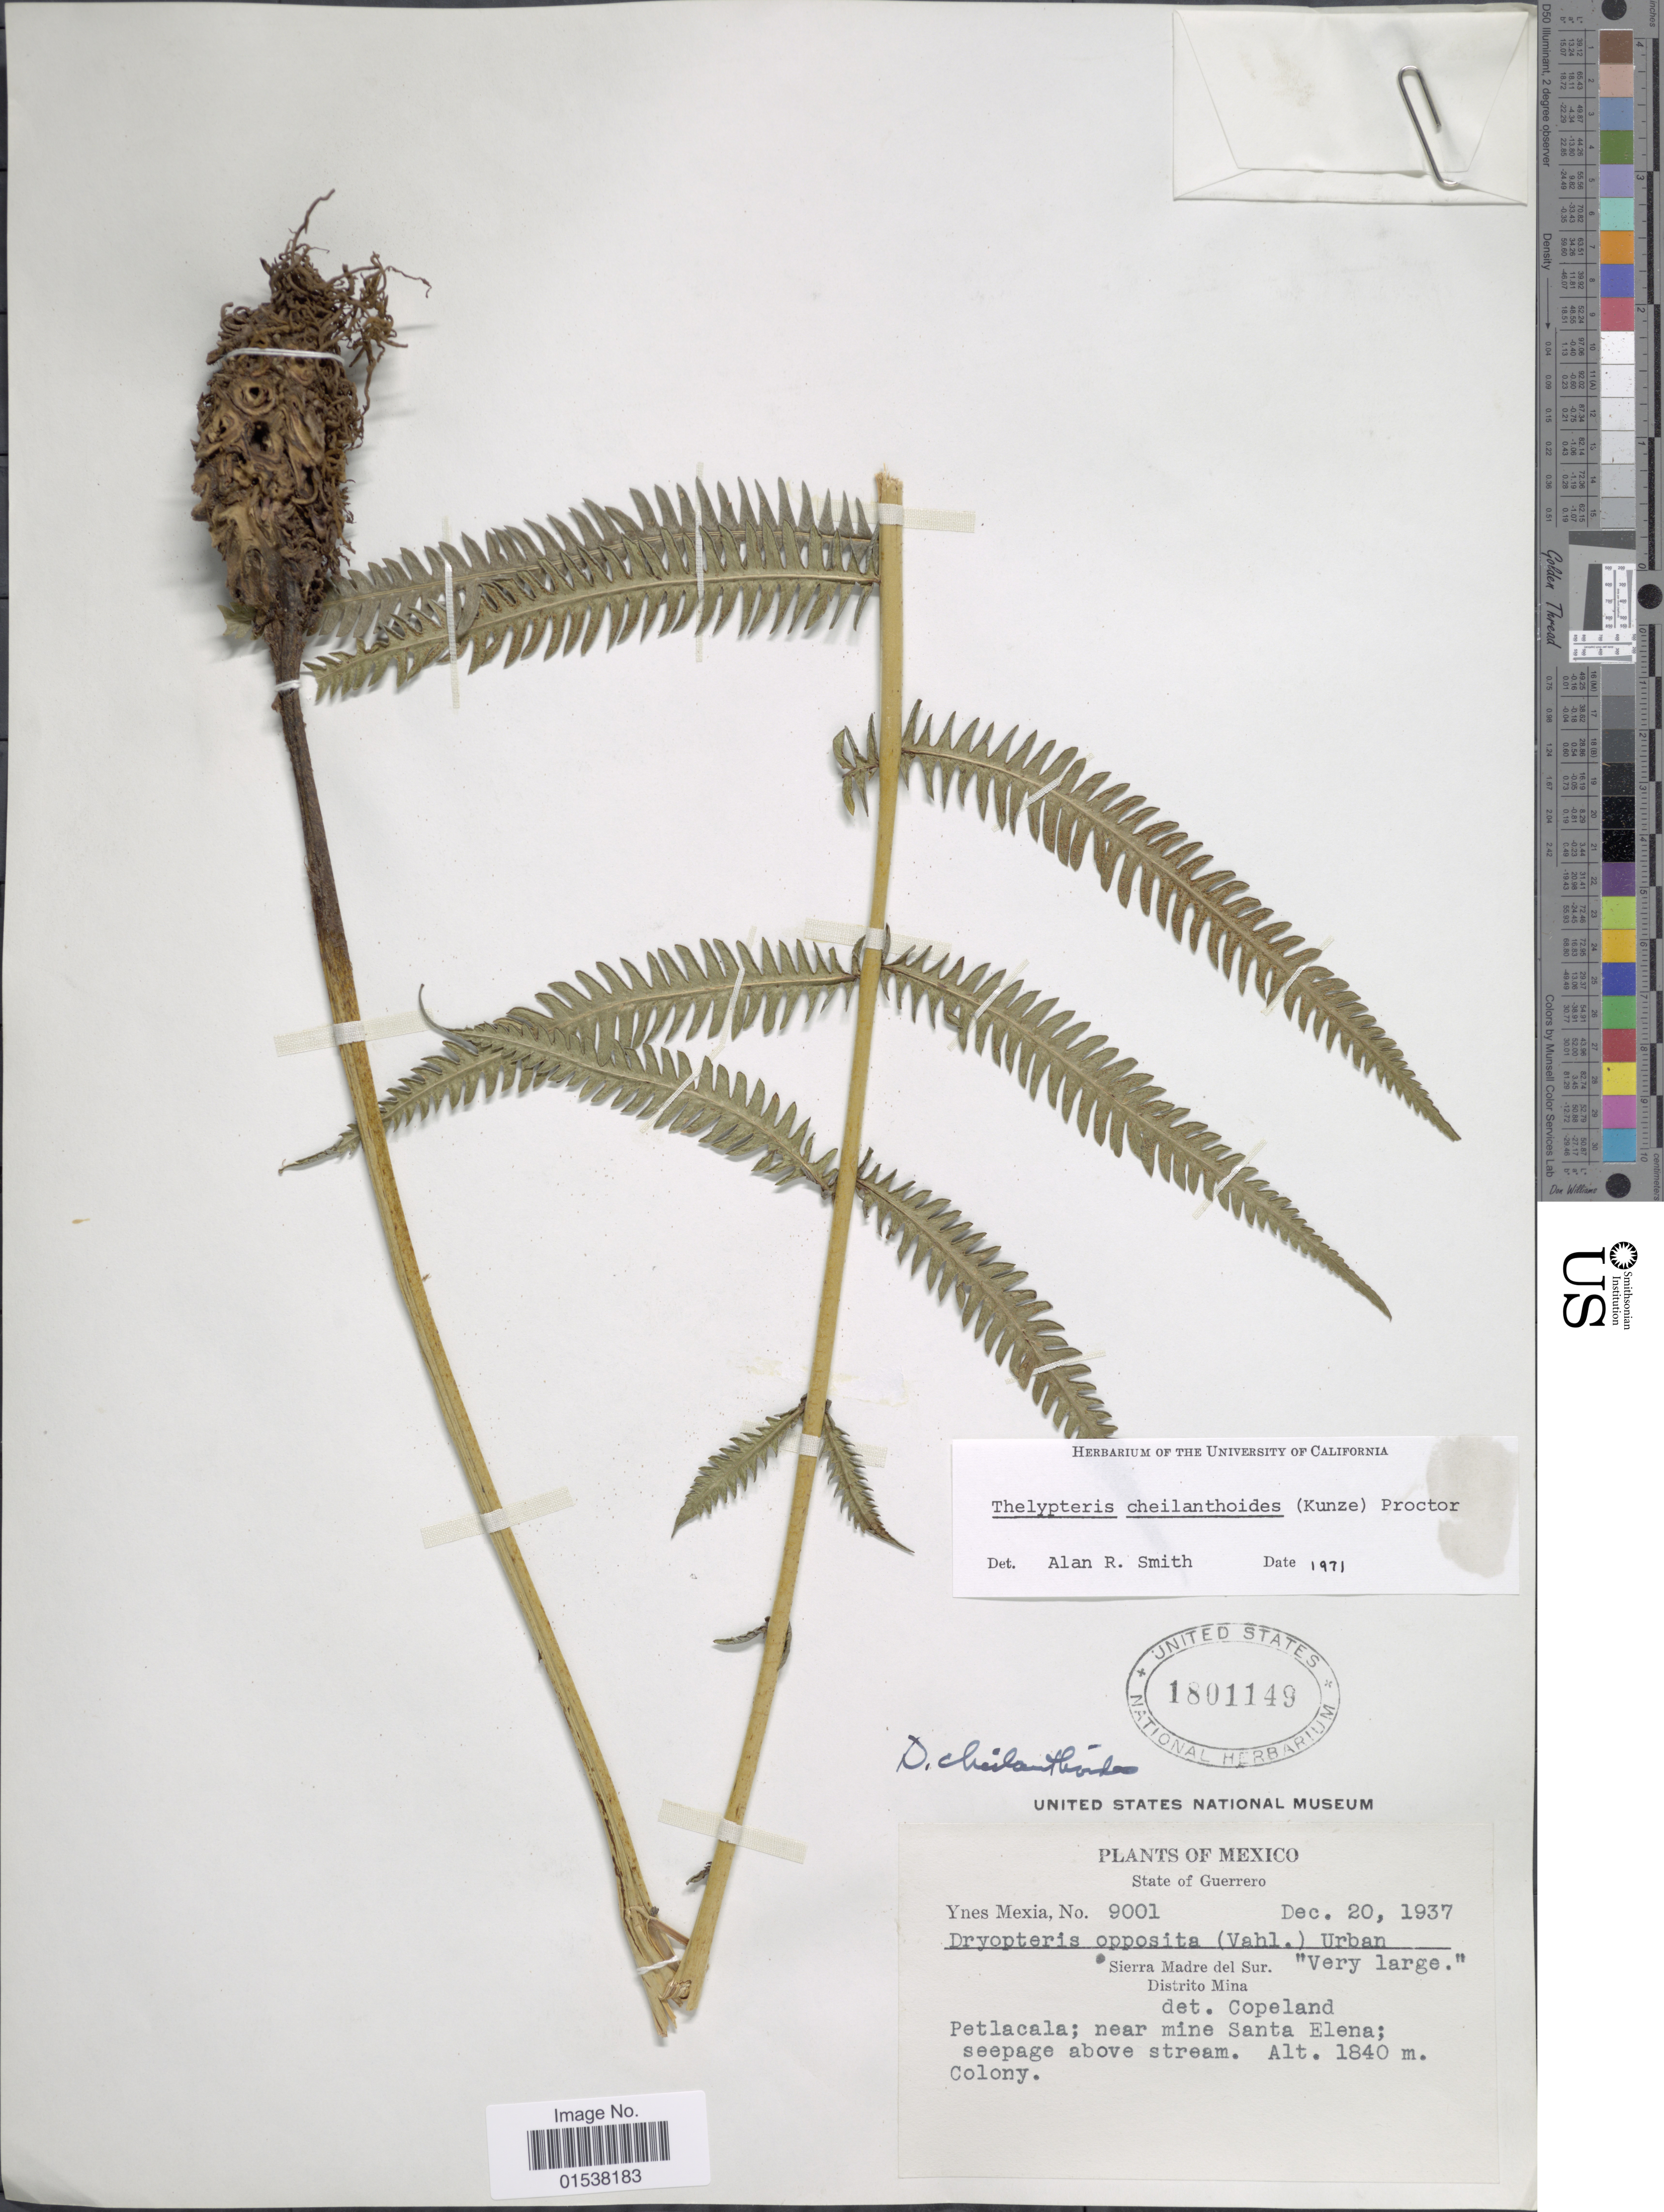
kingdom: Plantae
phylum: Tracheophyta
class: Polypodiopsida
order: Polypodiales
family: Thelypteridaceae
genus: Amauropelta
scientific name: Amauropelta cheilanthoides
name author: (Kunze) Á. Löve & D. Löve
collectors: Y. Mexia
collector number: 9001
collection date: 1937-12-20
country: Mexico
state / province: Guerrero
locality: State of Guerrero, Sierra Madre del Sur, Distrito Mina, Petlacala, near mine Santa Elena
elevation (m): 1840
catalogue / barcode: US 1801149